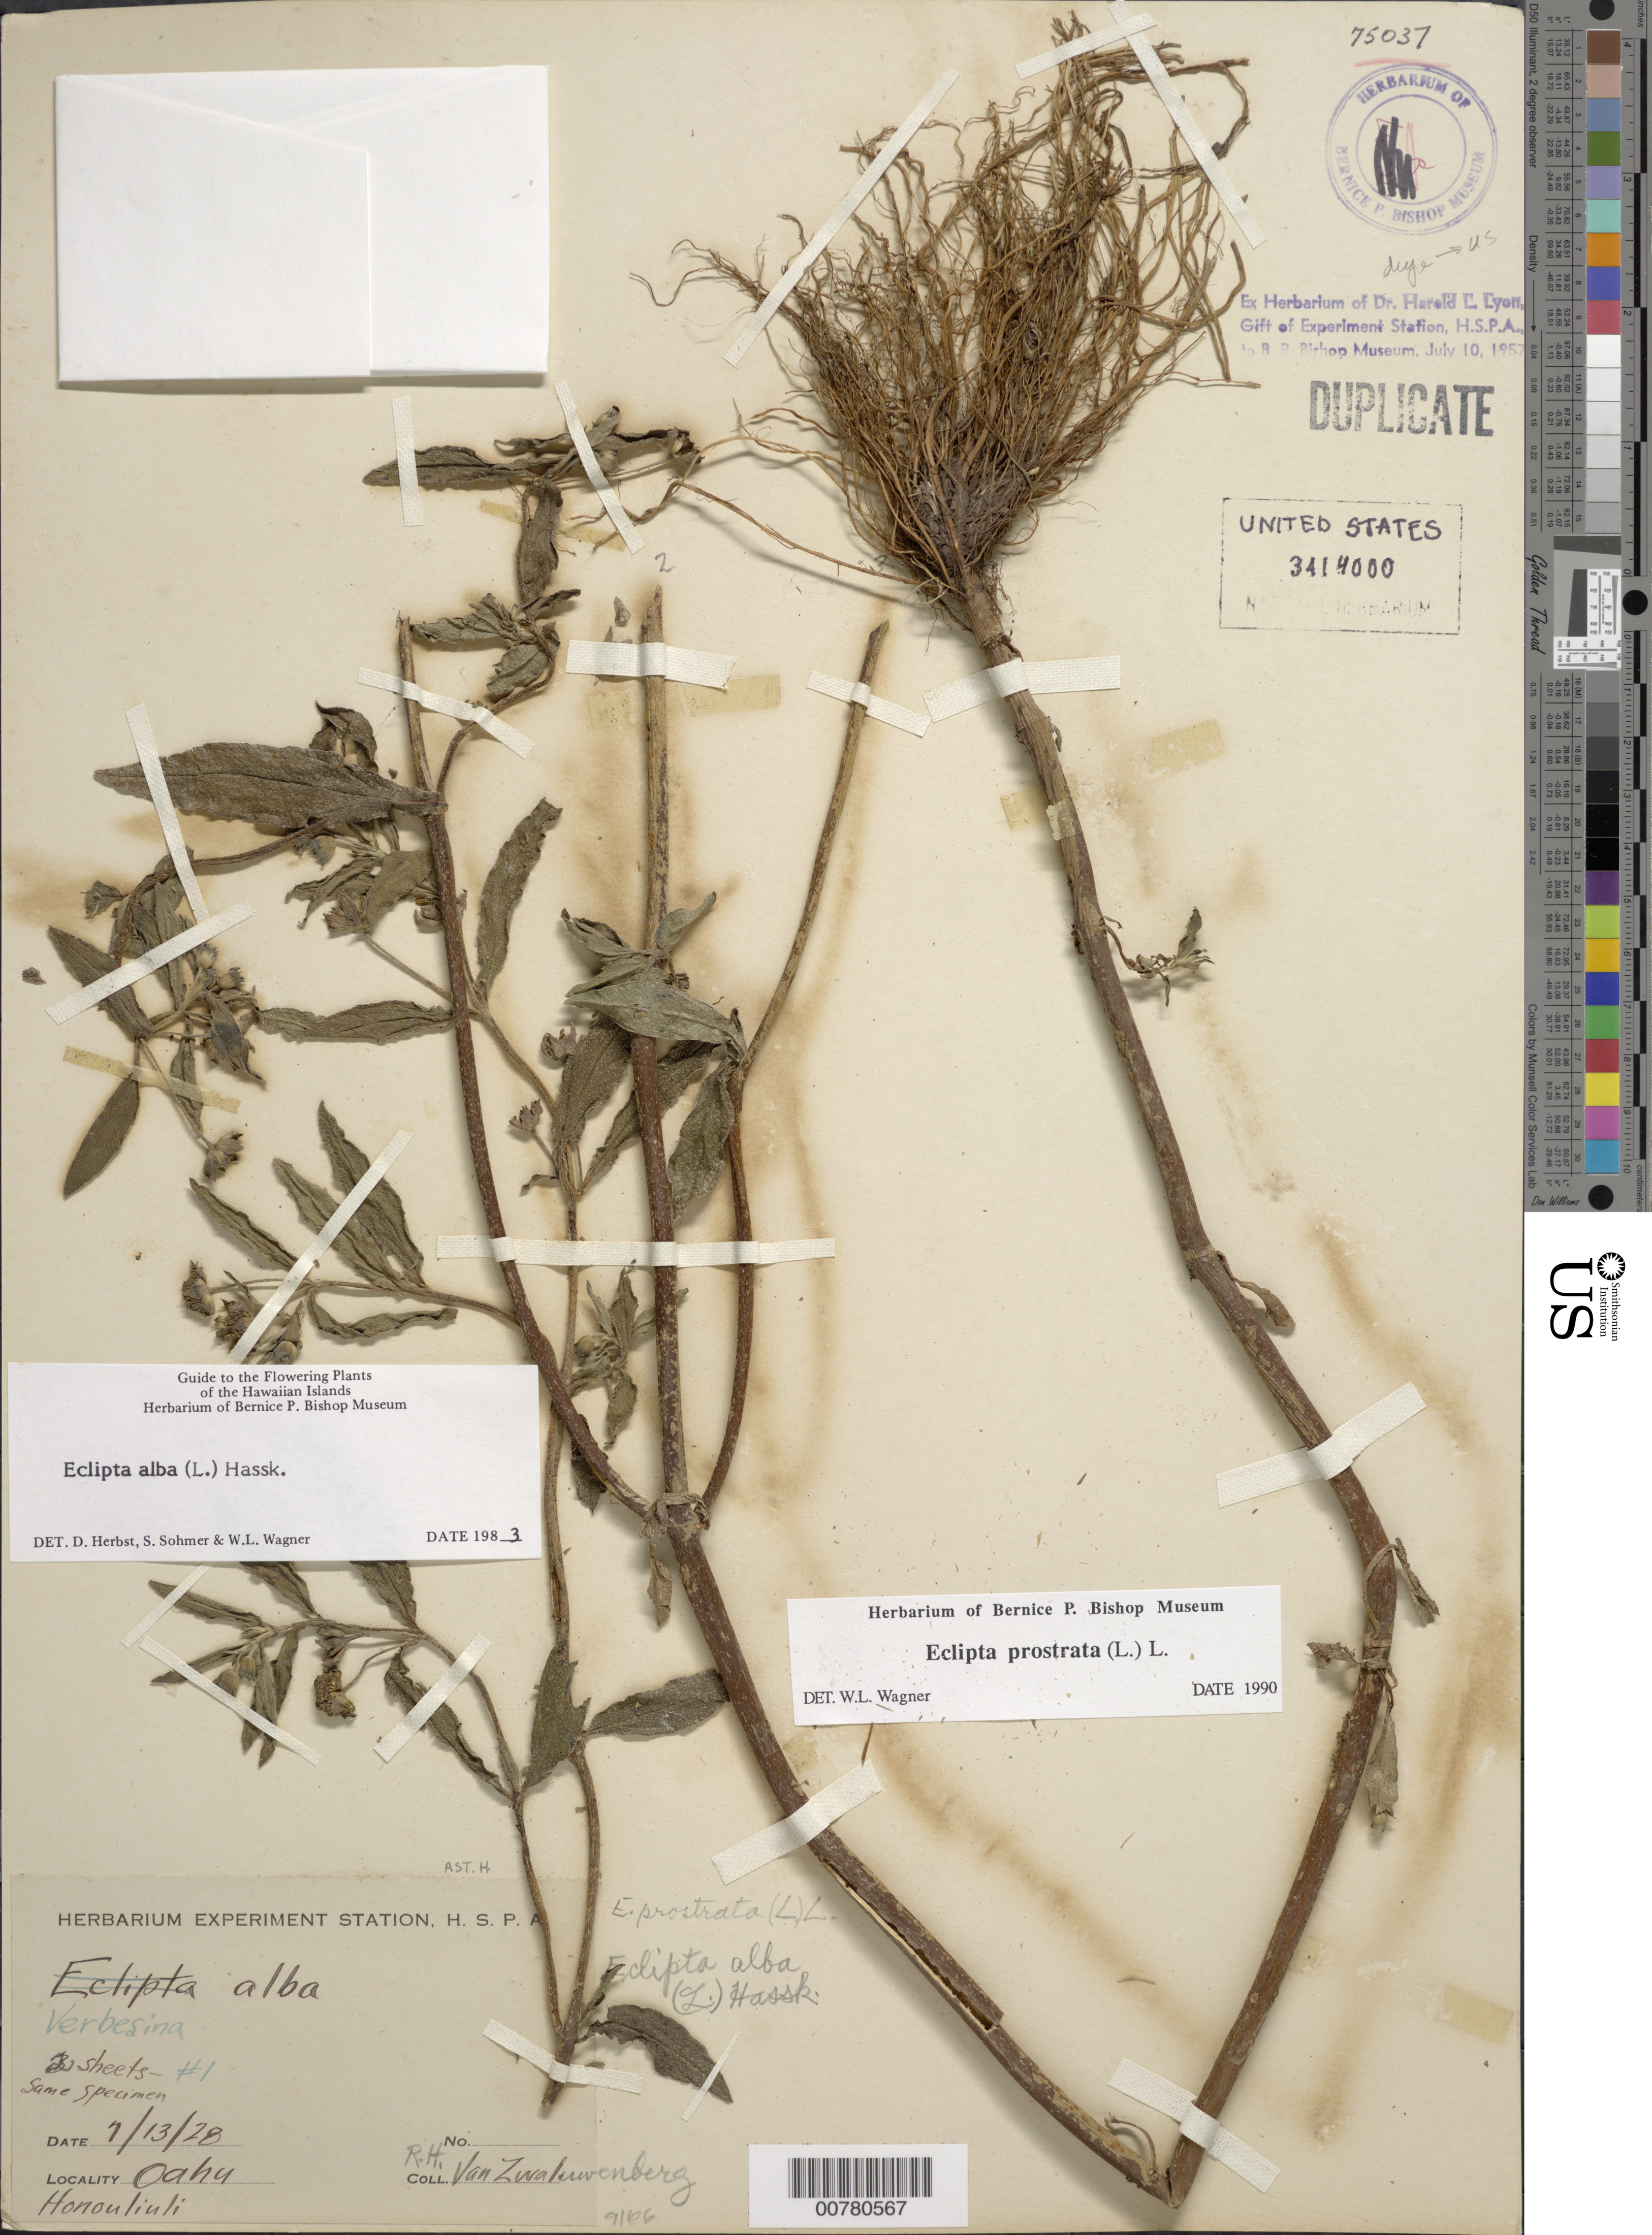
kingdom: Plantae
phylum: Tracheophyta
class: Magnoliopsida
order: Asterales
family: Asteraceae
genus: Eclipta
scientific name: Eclipta prostrata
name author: (L.) L.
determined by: Wagner, W. L., (BOT), Smithsonian Institution - National Museum of Natural History (UNITED STATES)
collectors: R. Van Zwaluwenberg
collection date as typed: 13 Jul 1928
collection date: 1928-07-13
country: United States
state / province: Hawaii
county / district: Honolulu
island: Oahu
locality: Honouliuli.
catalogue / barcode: US 3414000